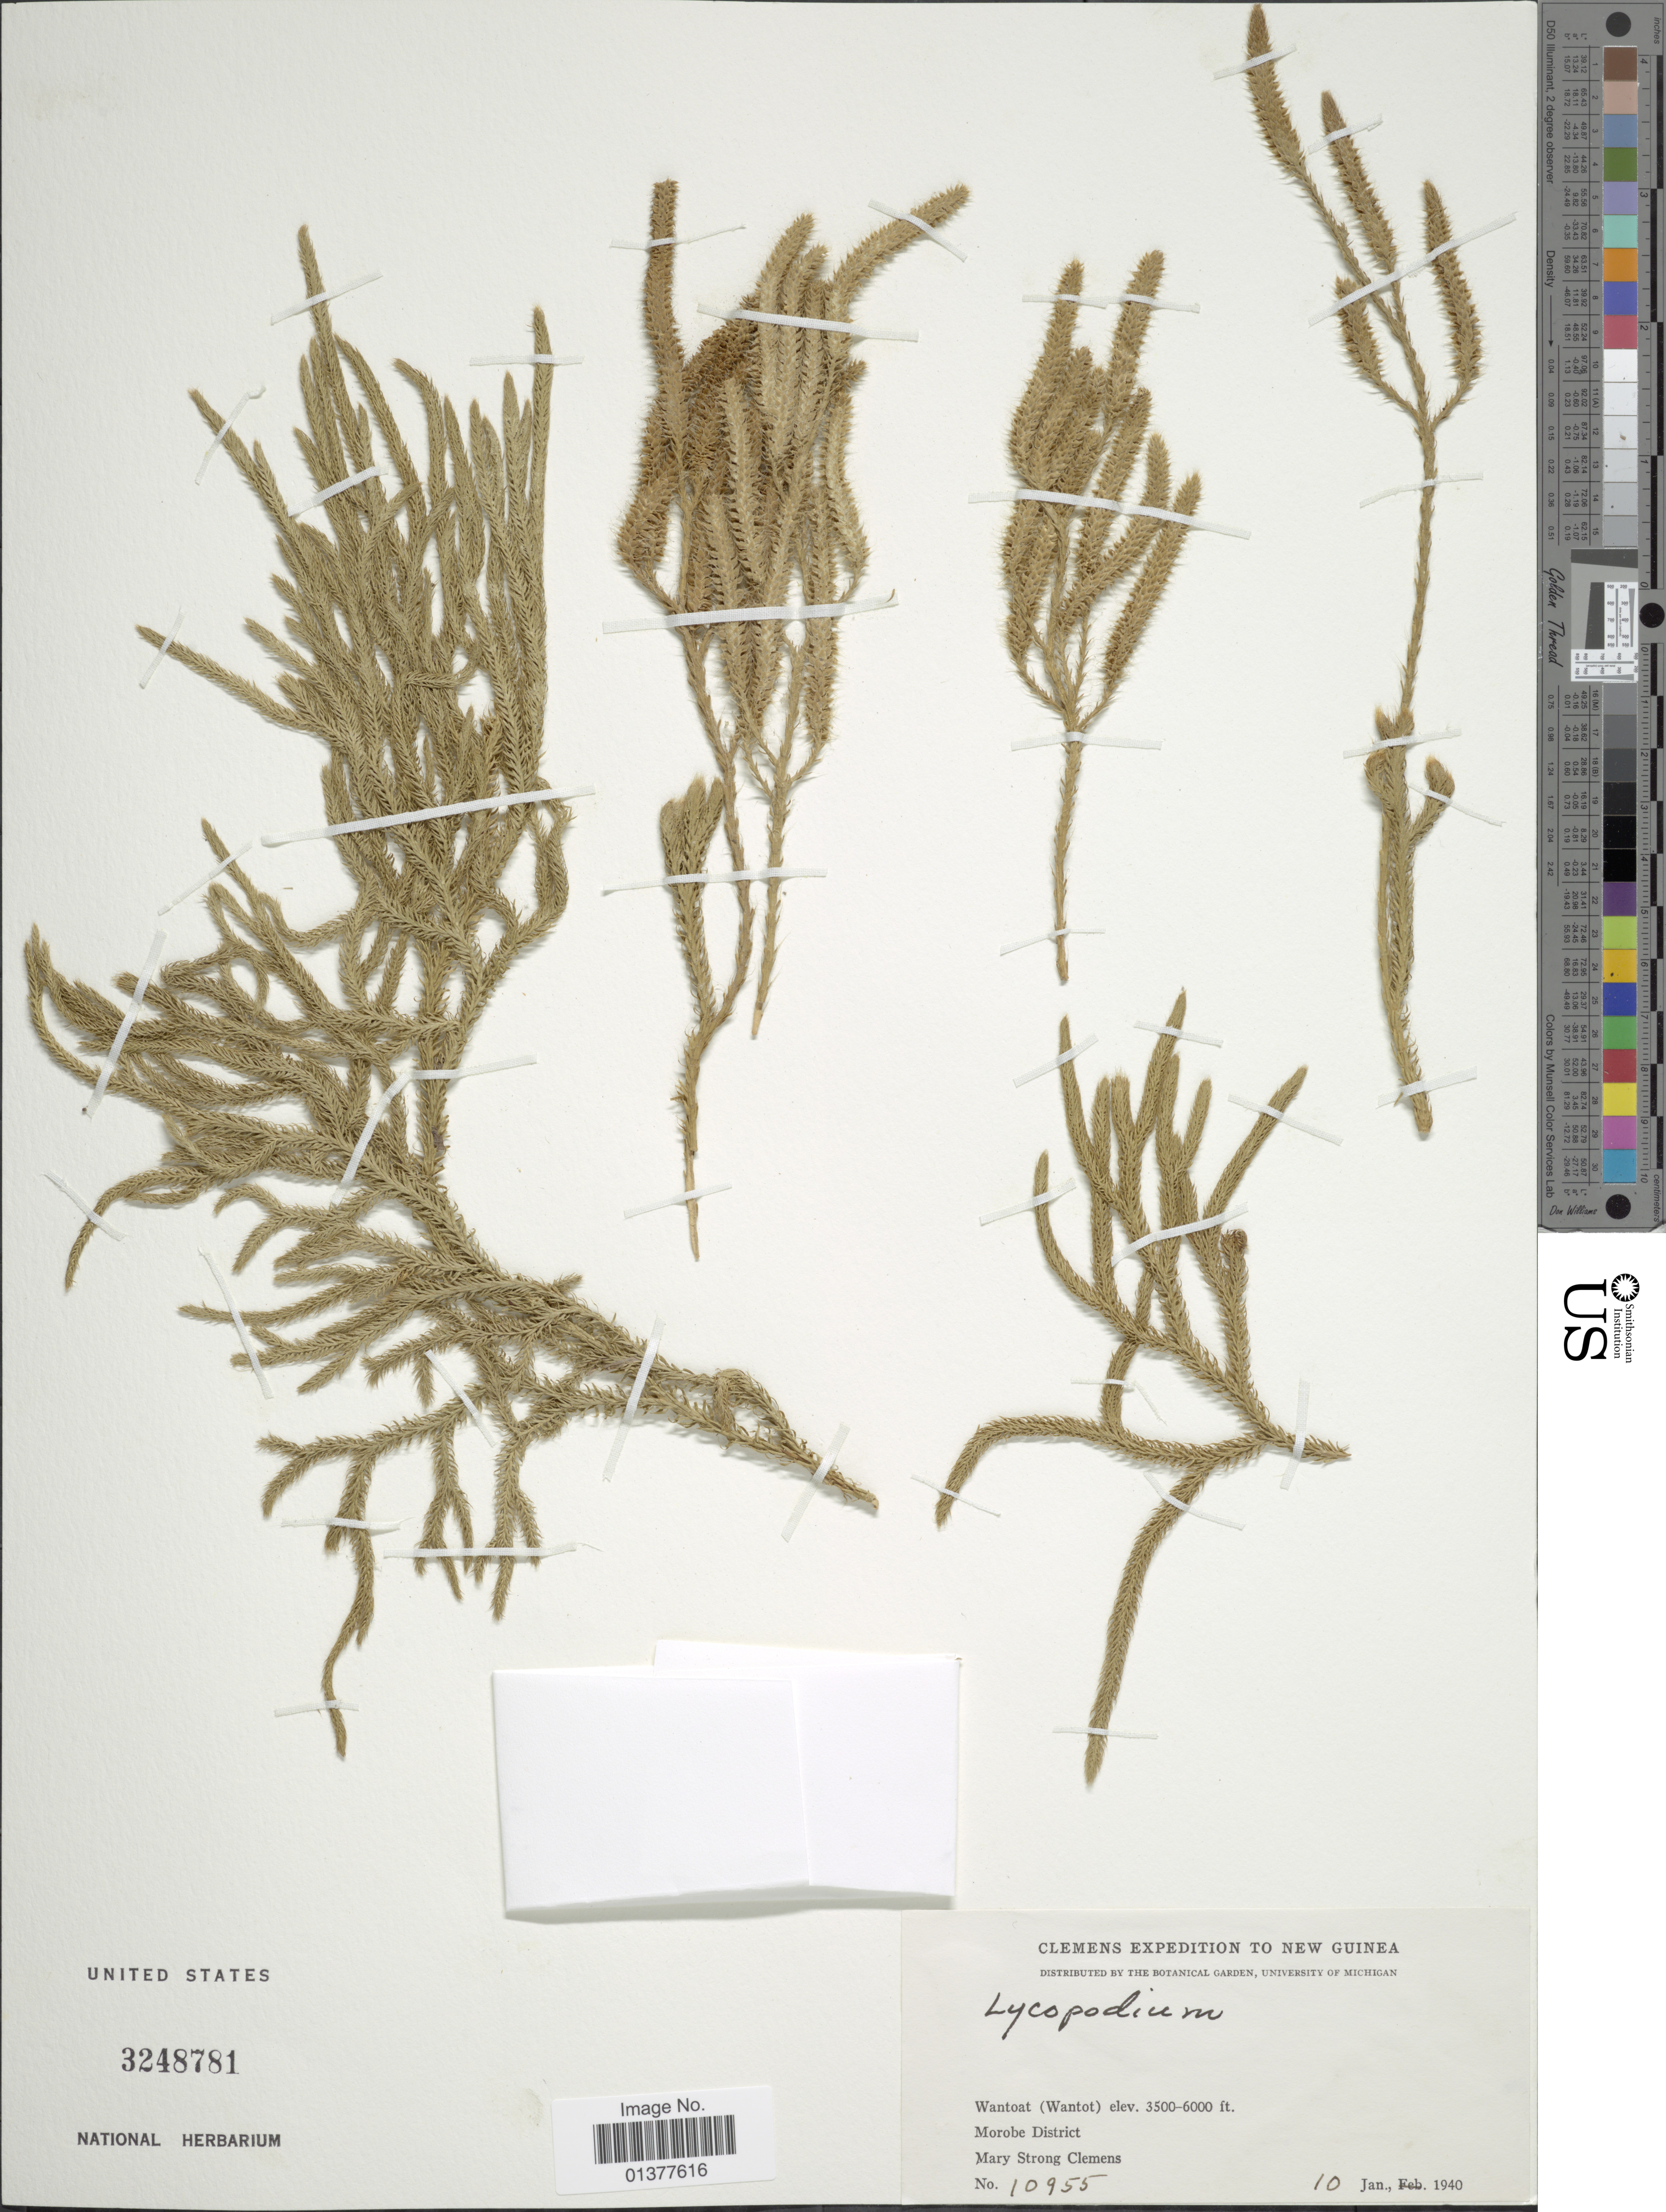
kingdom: Plantae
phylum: Tracheophyta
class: Lycopodiopsida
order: Lycopodiales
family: Lycopodiaceae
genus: Lycopodium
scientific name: Lycopodium clavatum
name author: L.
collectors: M. S. Clemens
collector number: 10955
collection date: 1940-01-10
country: Papua New Guinea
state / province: Morobe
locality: Wantoat(Wantot), Morobe District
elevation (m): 1067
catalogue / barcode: US 3248781